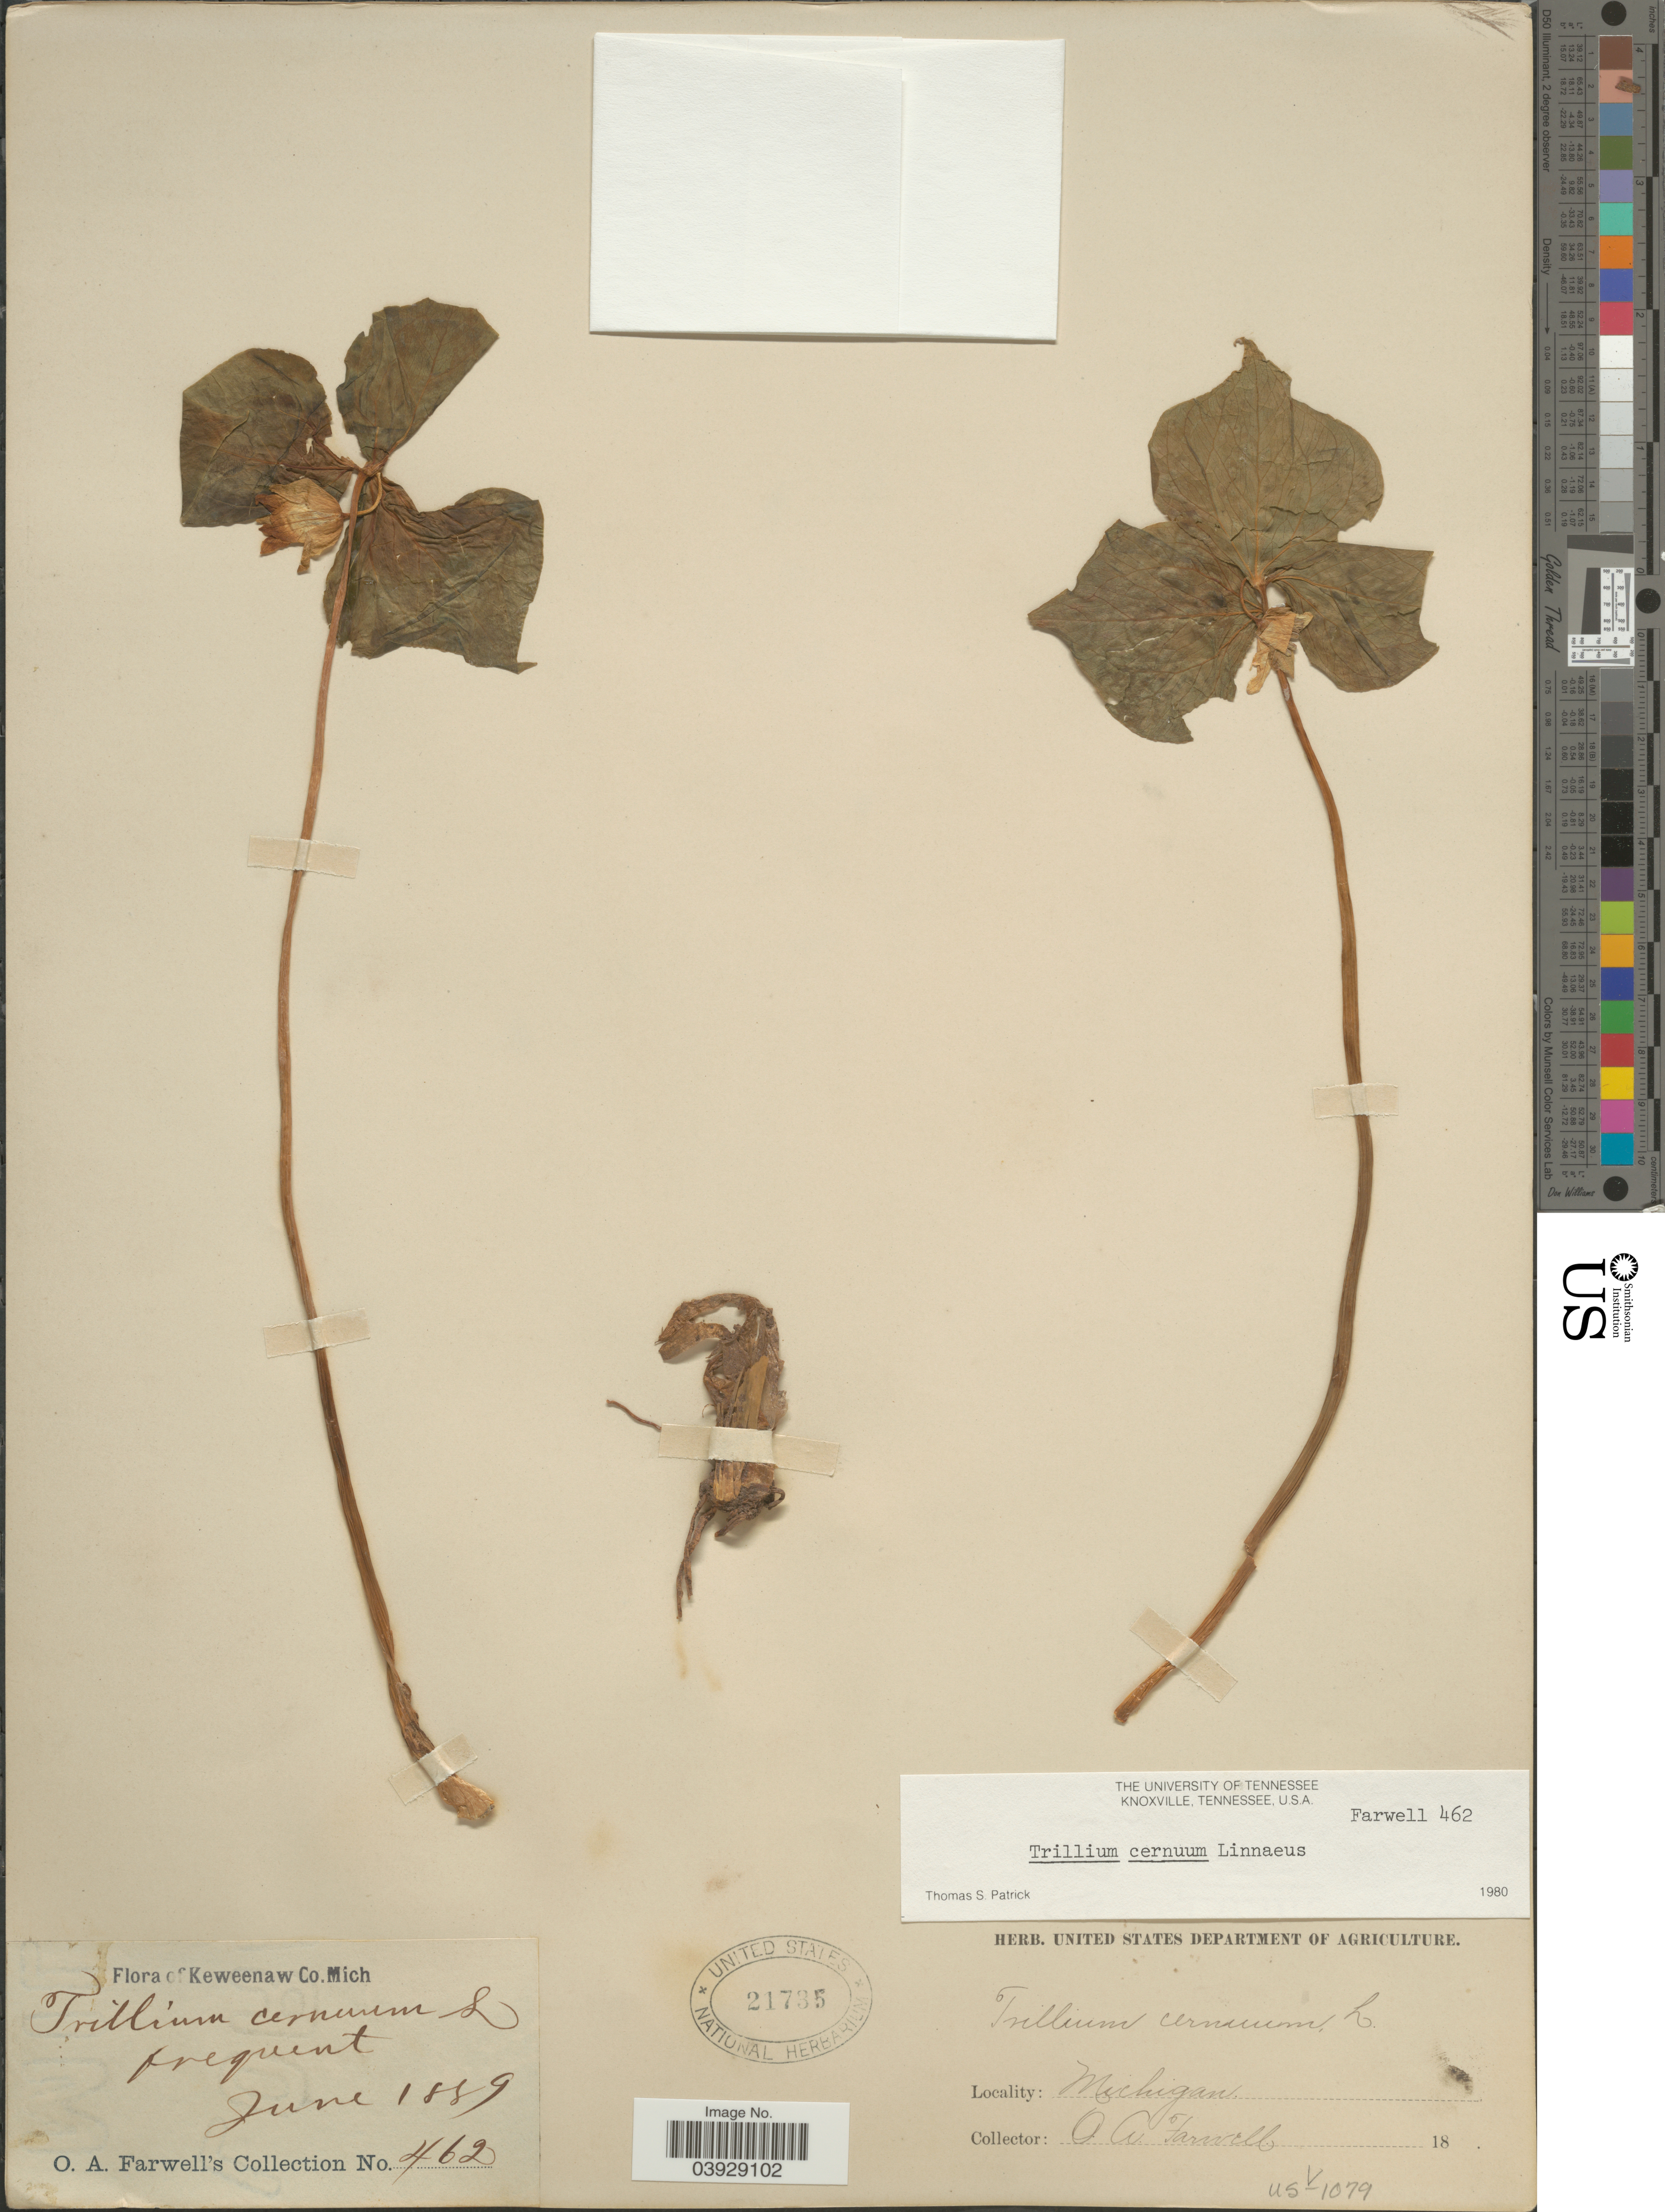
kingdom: Plantae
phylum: Tracheophyta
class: Liliopsida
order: Liliales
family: Melanthiaceae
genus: Trillium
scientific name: Trillium cernuum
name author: L.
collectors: O. Farwell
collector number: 462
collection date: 1889-06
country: United States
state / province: Michigan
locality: Keweenaw Co.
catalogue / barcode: US 21735